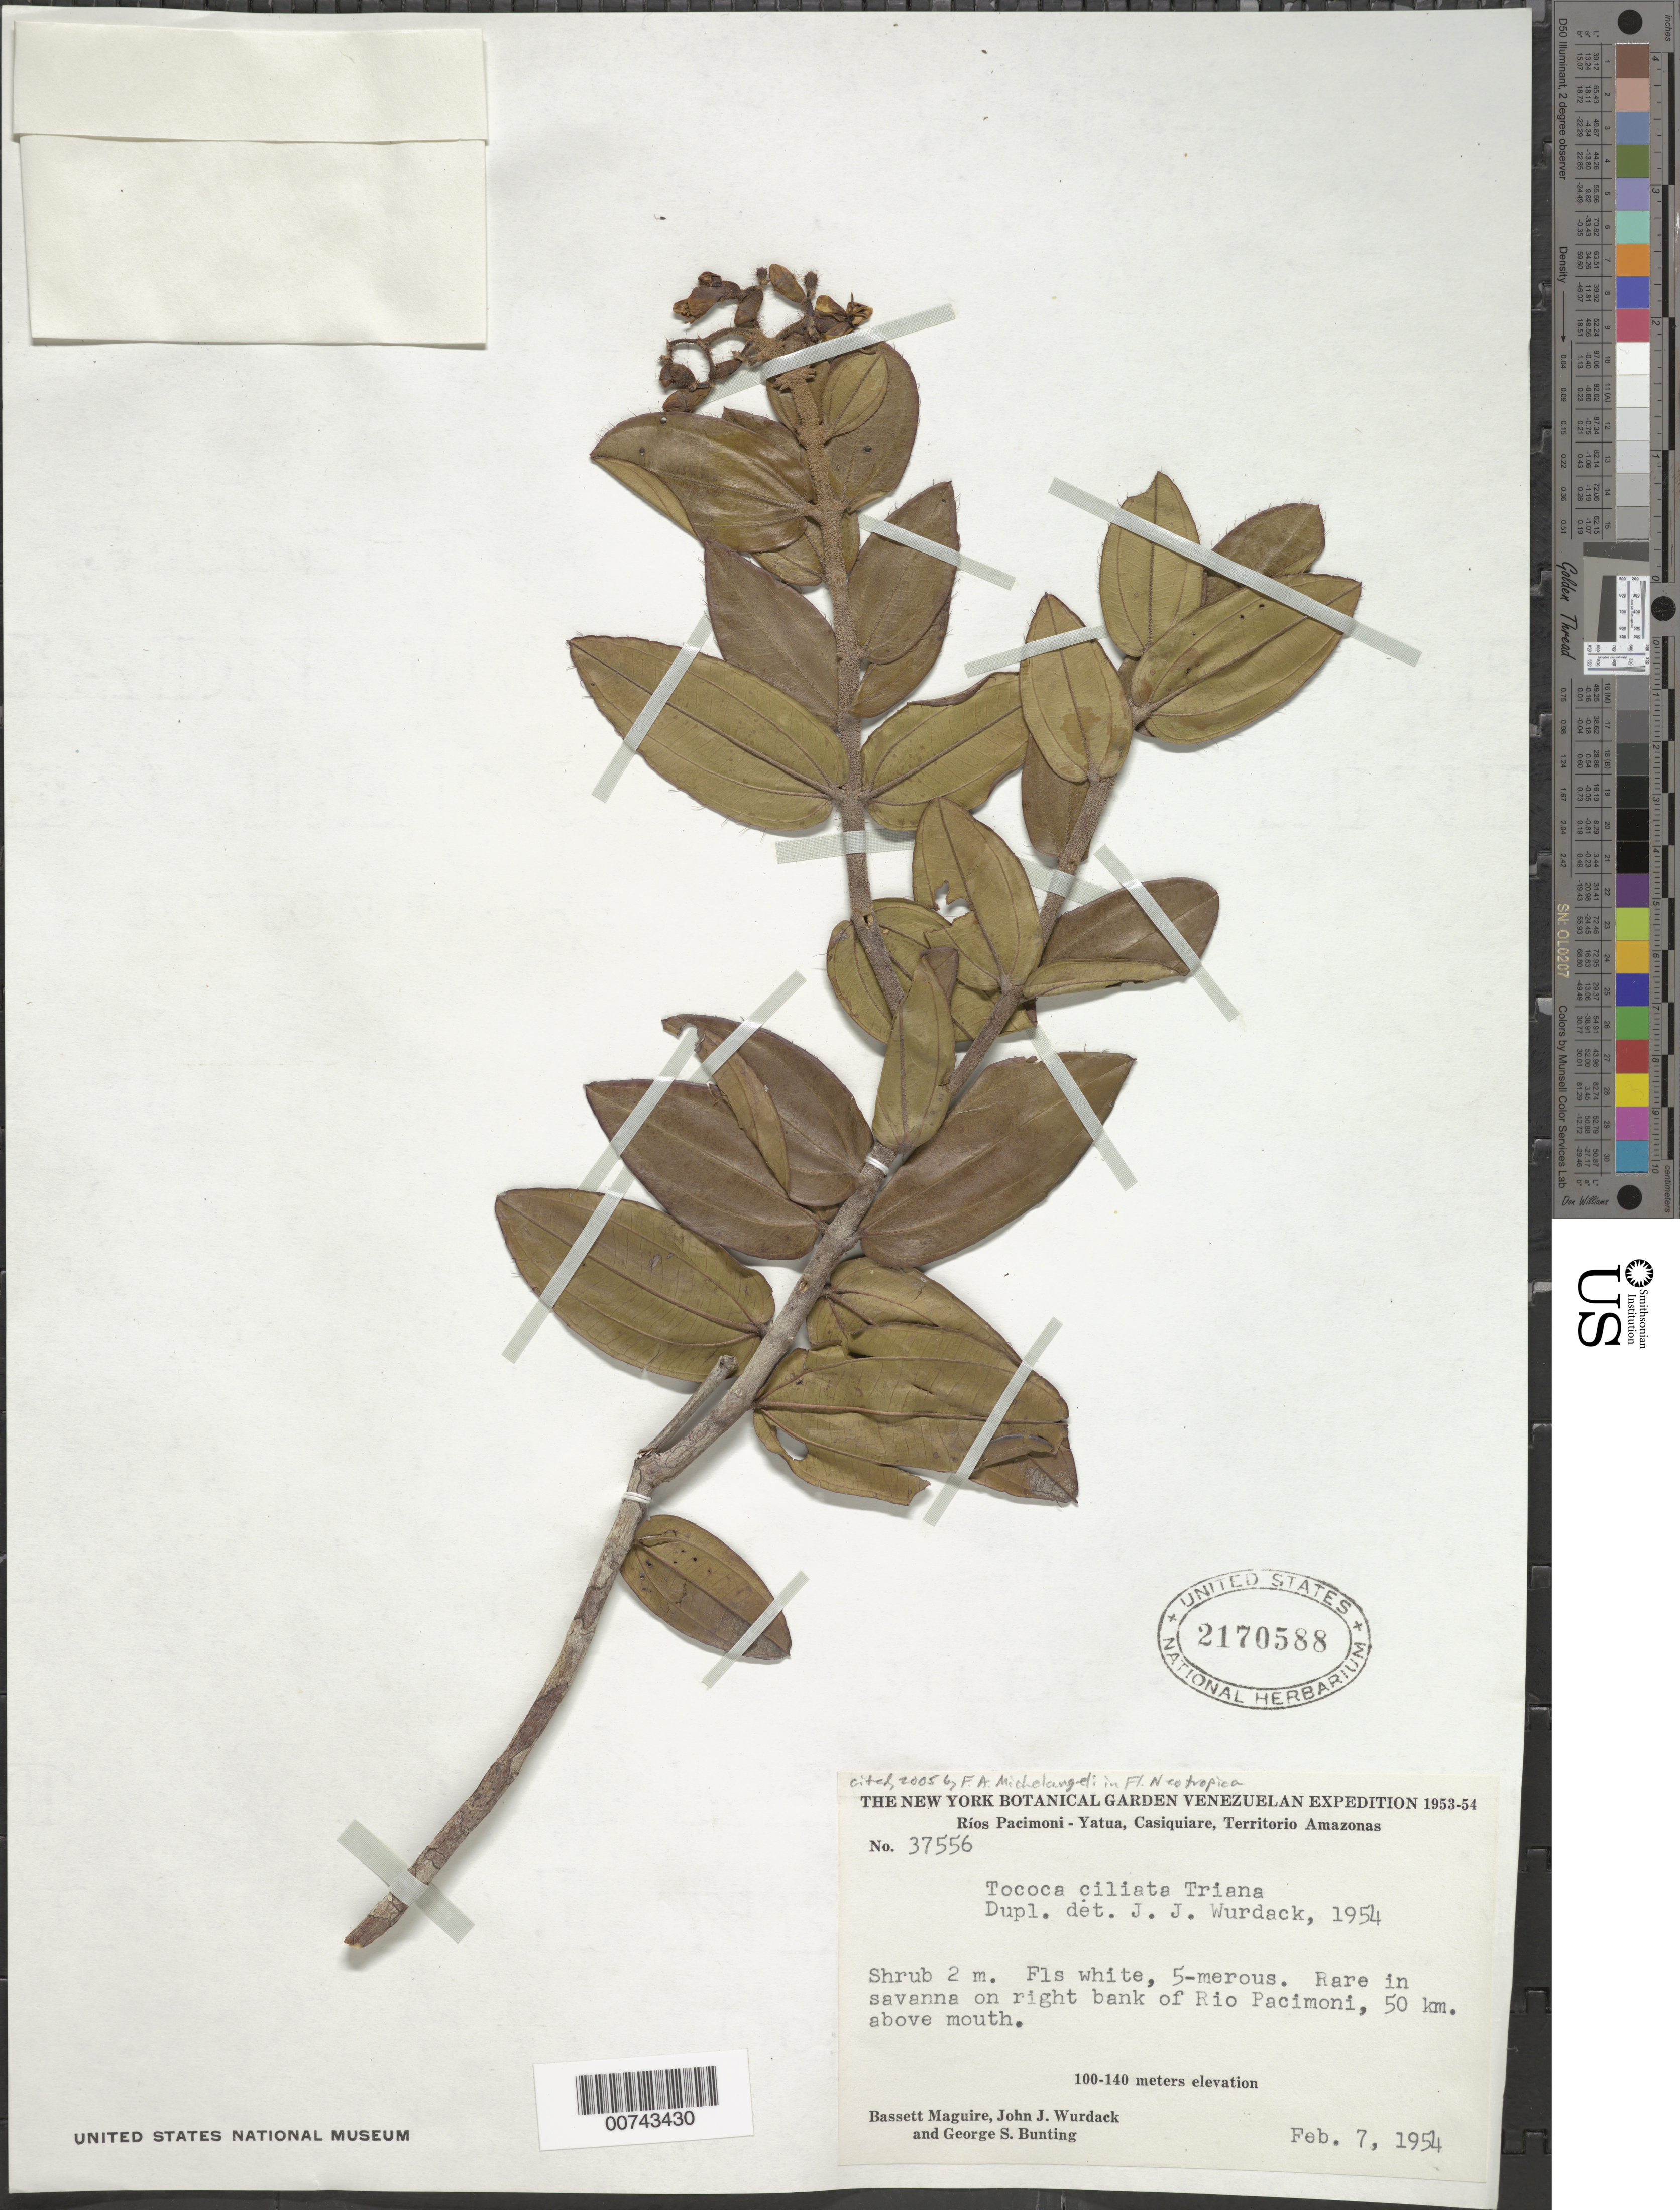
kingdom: Plantae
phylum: Tracheophyta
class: Magnoliopsida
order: Myrtales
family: Melastomataceae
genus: Tococa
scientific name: Tococa ciliata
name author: Triana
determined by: Wurdack, John J., (US), US (UNITED STATES)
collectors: B. Maguire, J. J. Wurdack & G. S. Bunting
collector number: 37556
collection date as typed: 7-Feb-54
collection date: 1954-02-07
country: Venezuela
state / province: Amazonas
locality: Pacimoni Savanna, Río Pacimoni, 50 km above mouth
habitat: Savanna on right bank of Rio Pacimoni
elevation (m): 100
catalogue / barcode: US 2170588